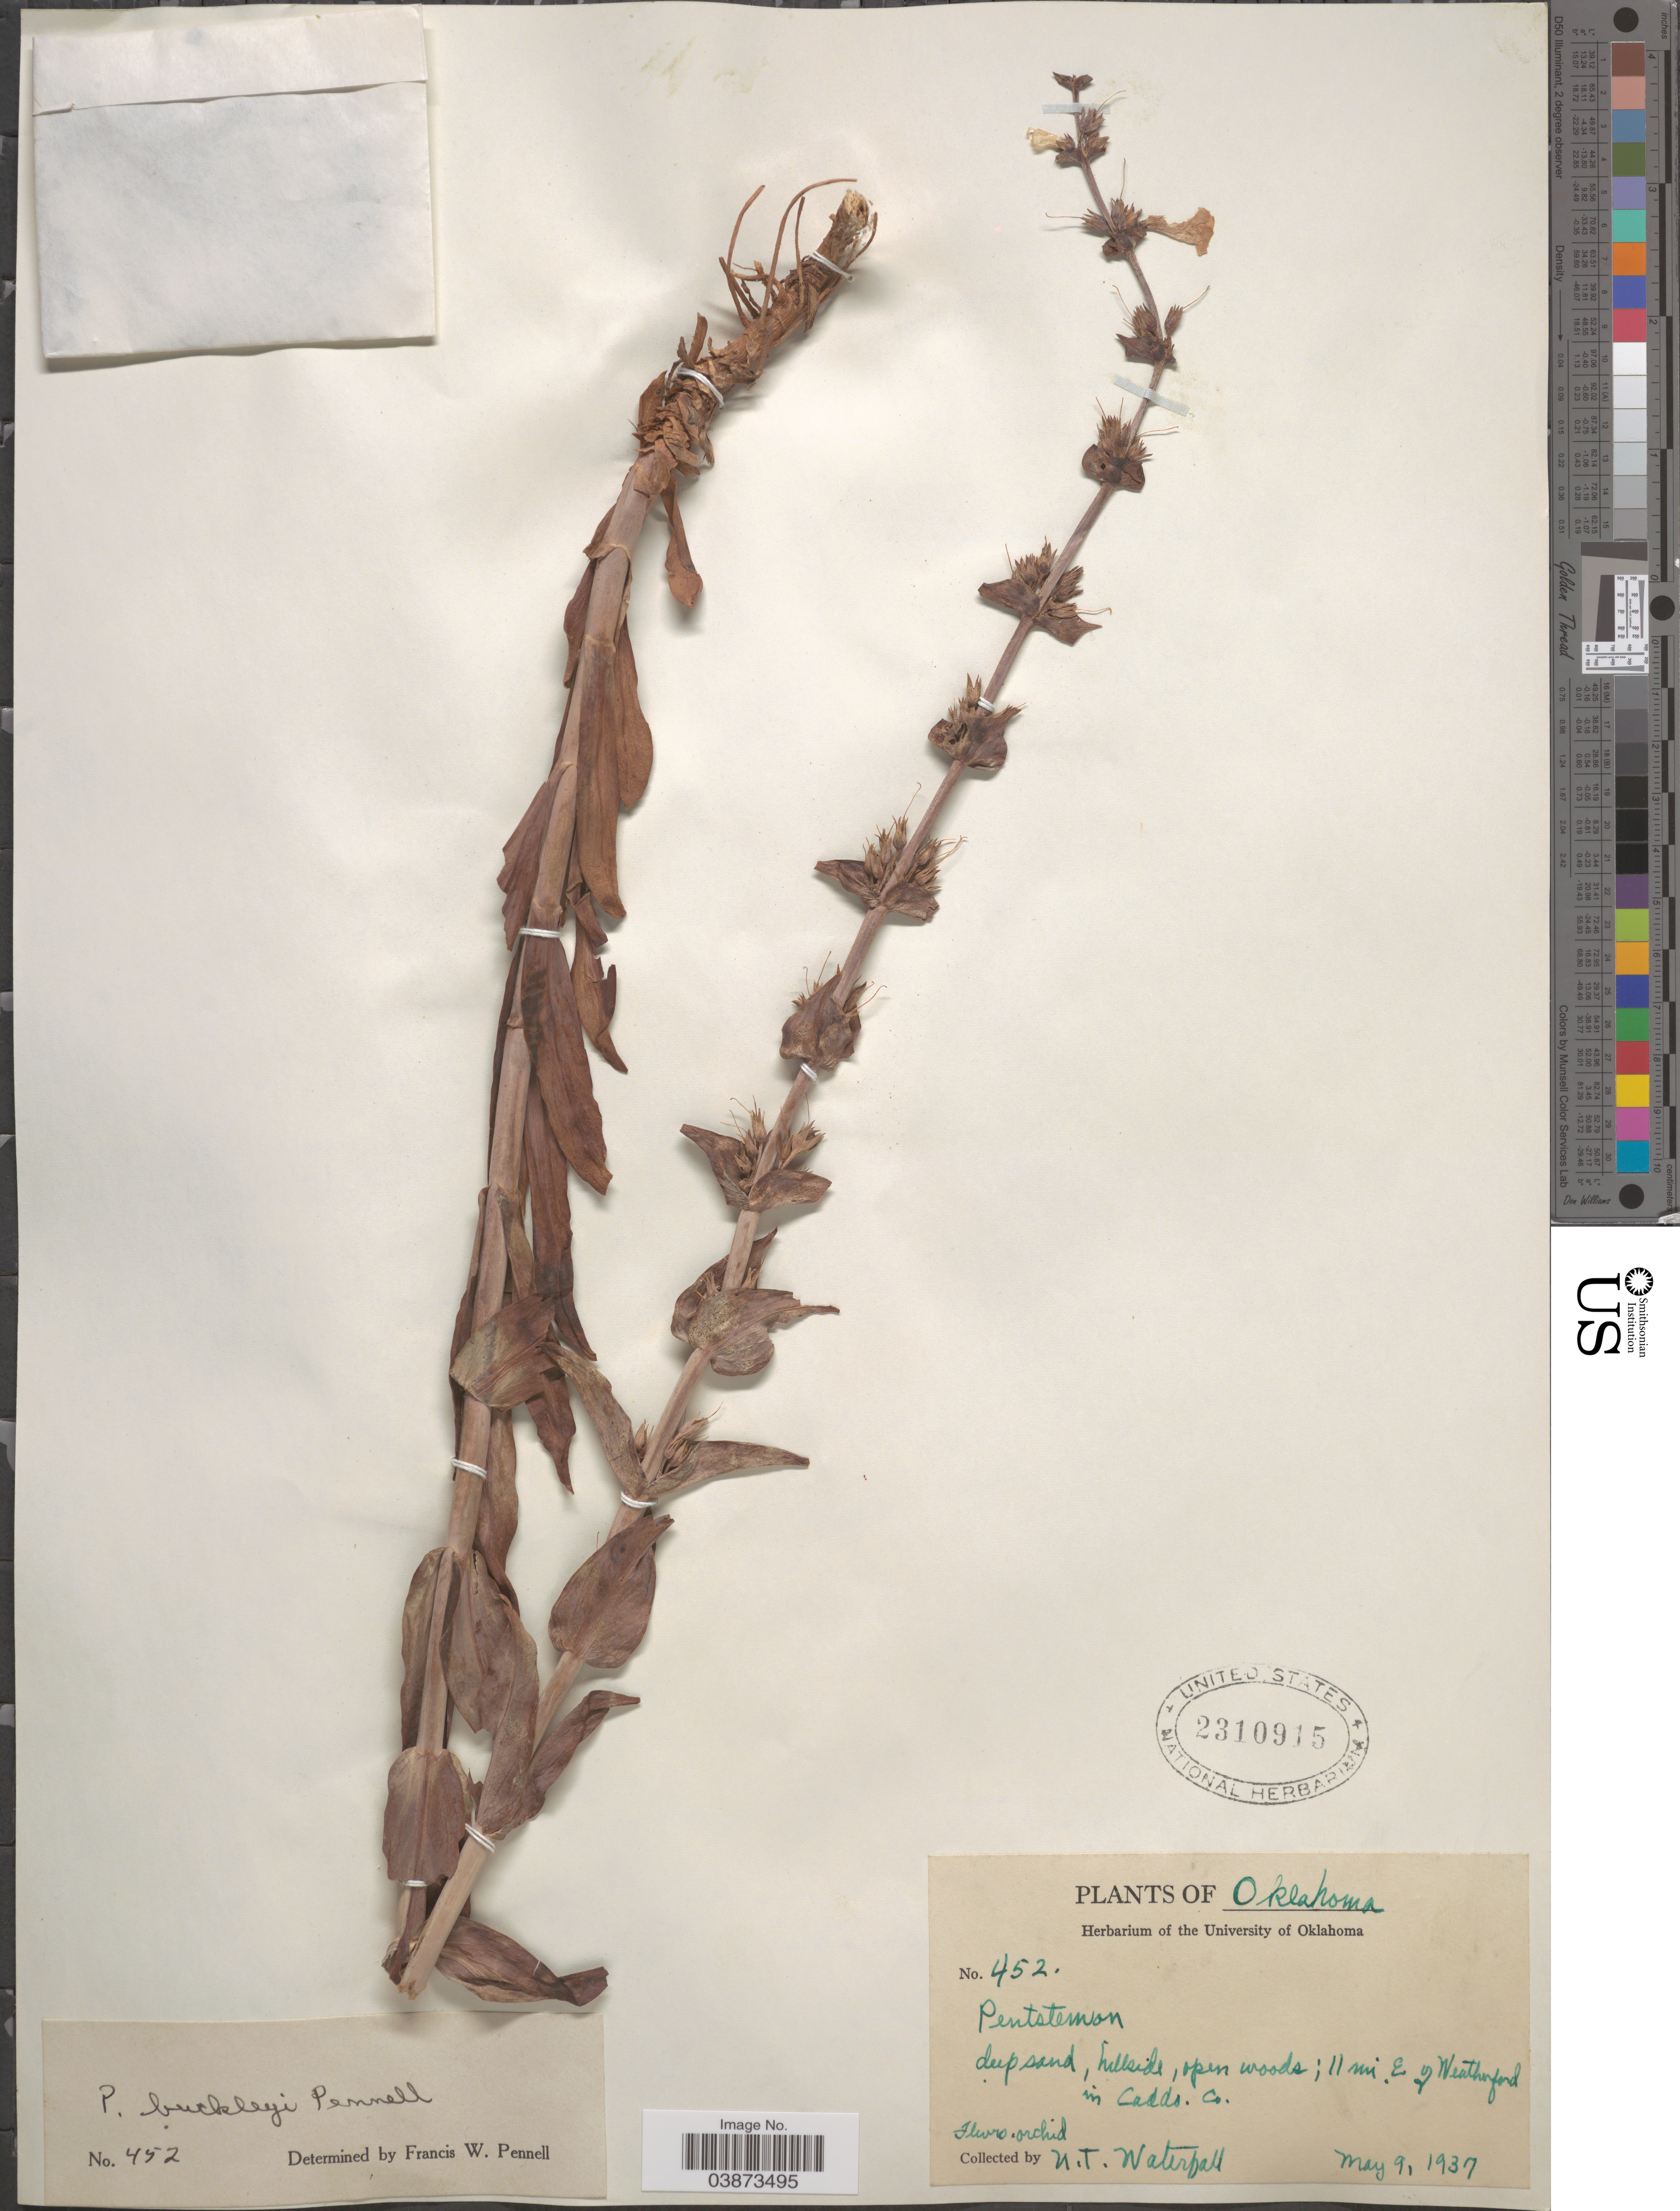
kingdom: Plantae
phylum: Tracheophyta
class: Magnoliopsida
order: Lamiales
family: Plantaginaceae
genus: Penstemon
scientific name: Penstemon buckleyi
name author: Pennell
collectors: U. T. Waterfall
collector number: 452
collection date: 1937-05-09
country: United States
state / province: Oklahoma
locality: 11 mi. E of Weatherford in Caddo. Co.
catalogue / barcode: US 2310915